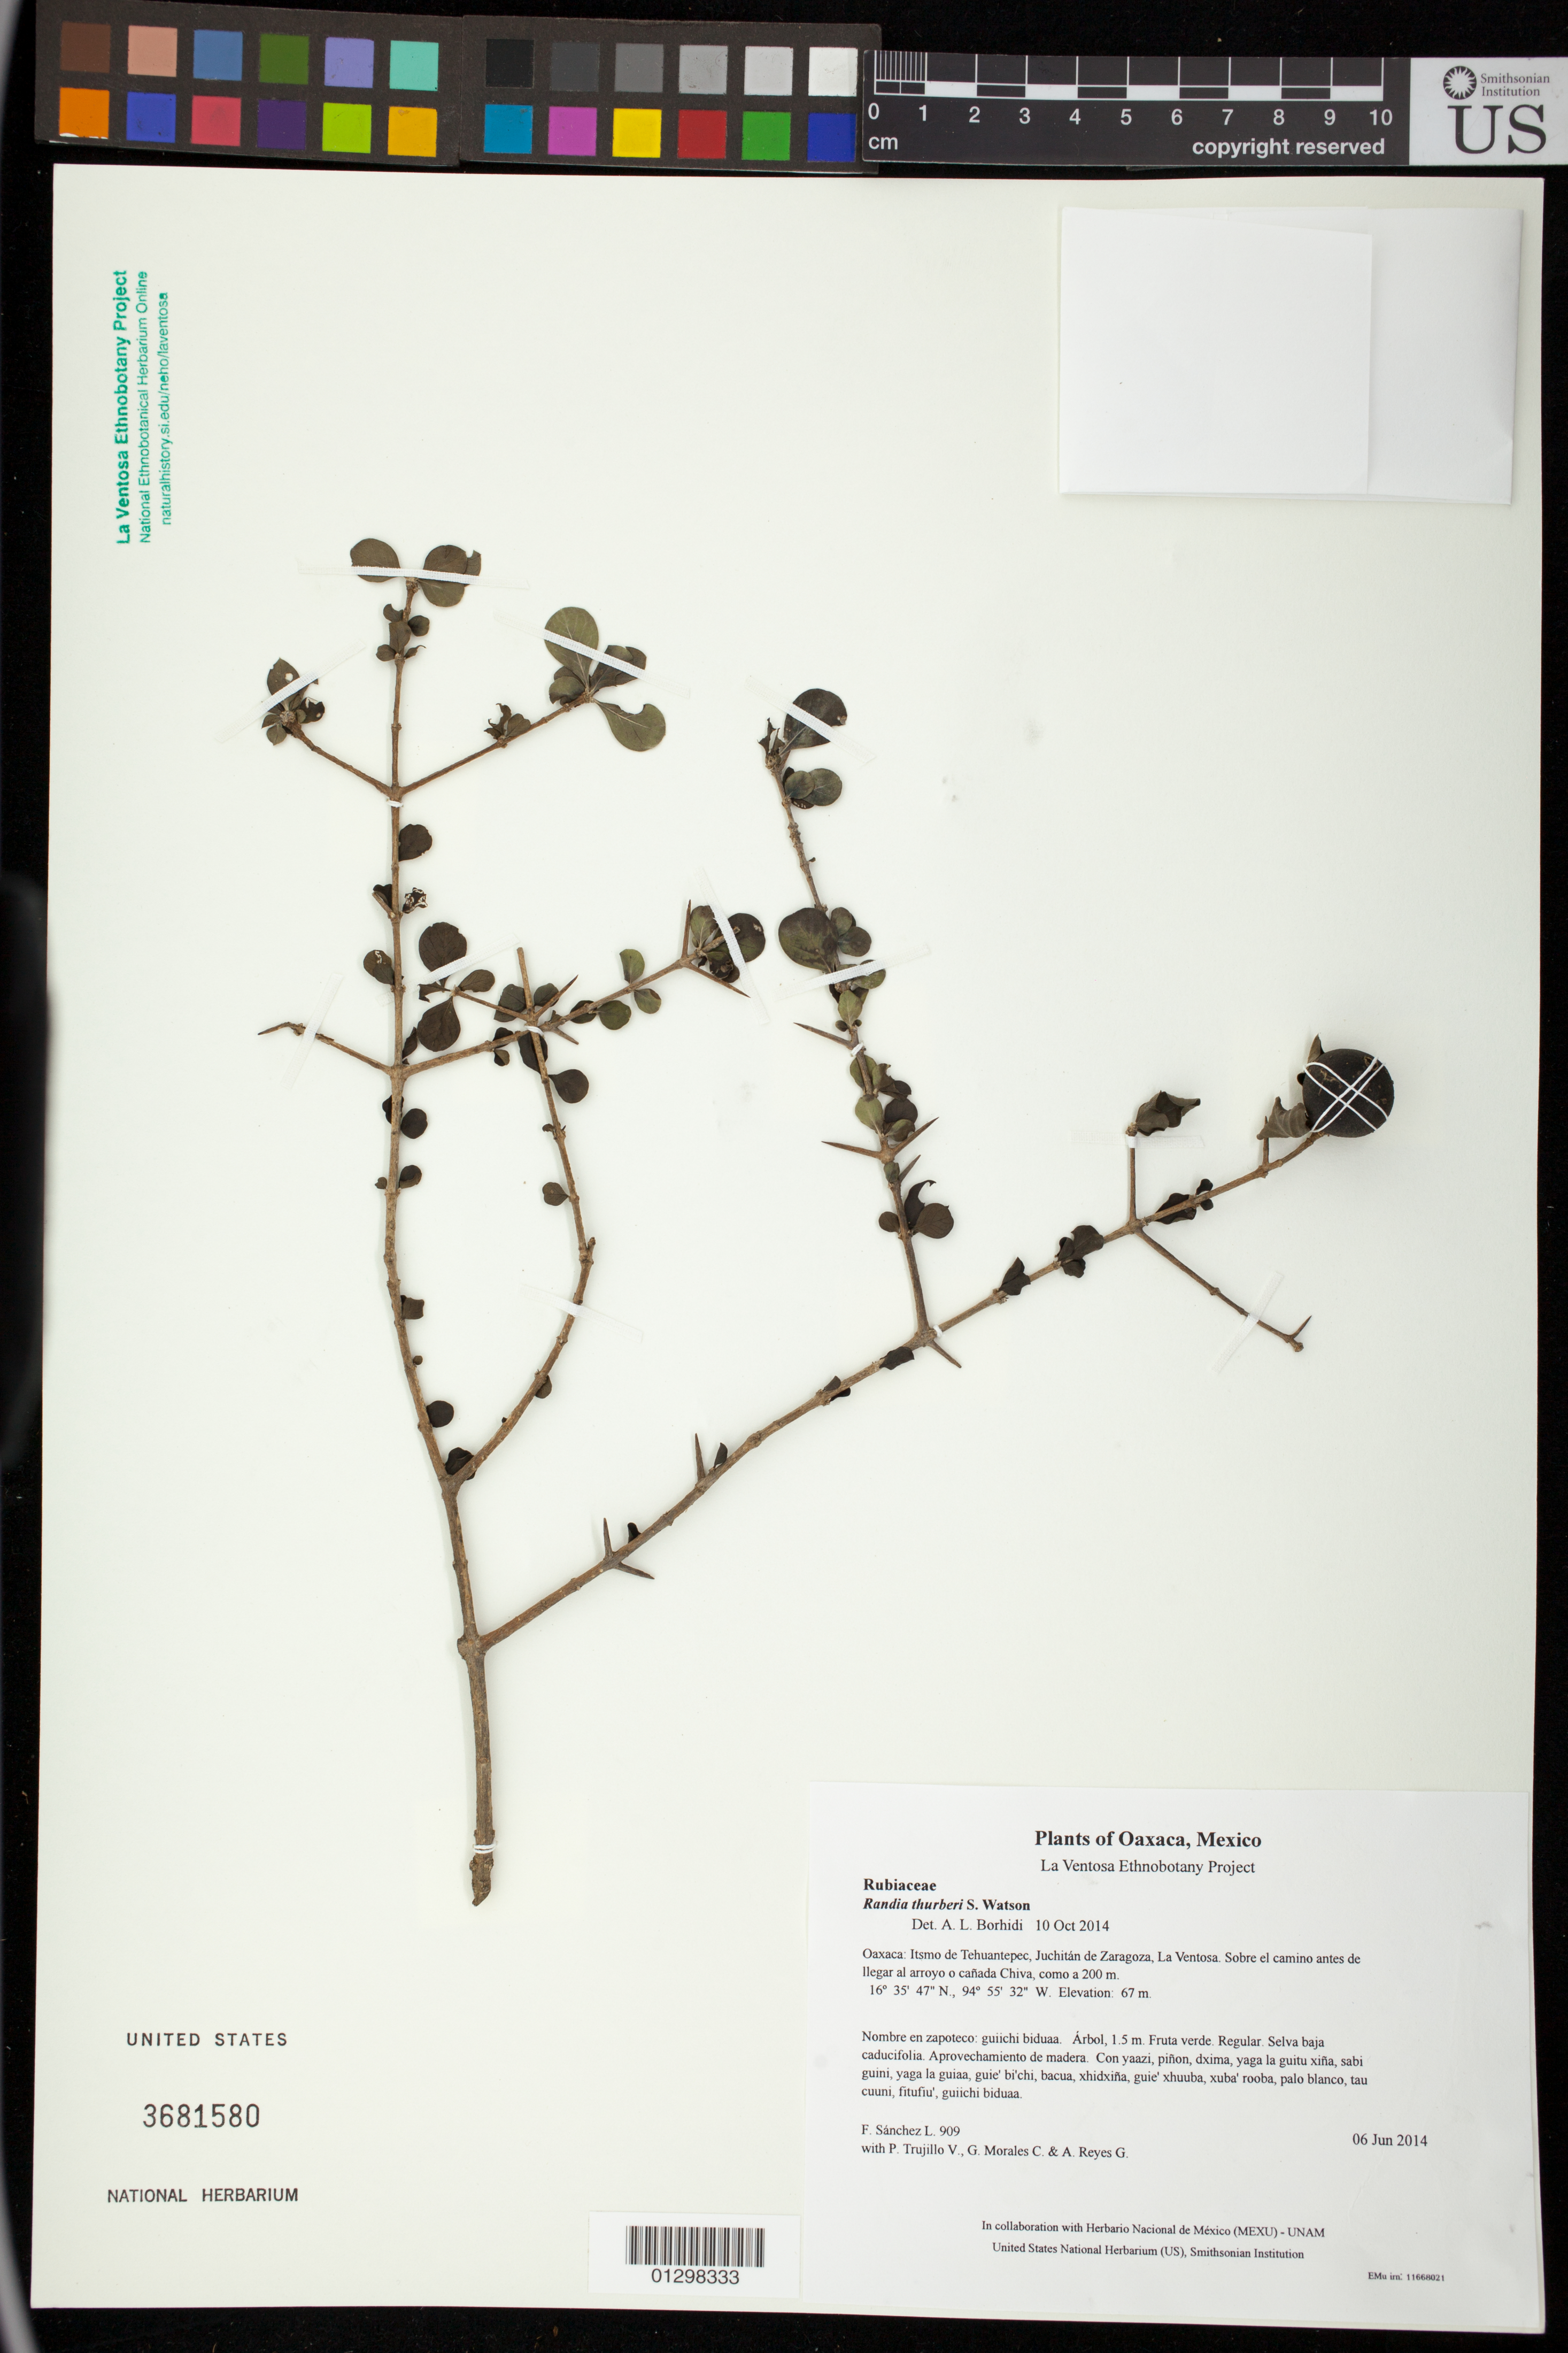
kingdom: Plantae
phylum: Tracheophyta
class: Magnoliopsida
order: Gentianales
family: Rubiaceae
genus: Randia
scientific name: Randia thurberi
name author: S. Watson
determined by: Borhidi, Attila L.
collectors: F. Sánchez L., P. Trujillo V., G. Morales C. & A. Reyes G.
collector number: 909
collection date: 2014-06-06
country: Mexico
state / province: Oaxaca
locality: Itsmo de Tehuantepec, Juchitán de Zaragoza, La Ventosa. Sobre el camino antes de llegar al arroyo o cañada Chiva, como a 200 m.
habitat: Selva baja caducifolia. Aprovechamiento de madera.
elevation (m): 67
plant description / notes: MEXU, US; Yaga. 1.5 m. Cuaananaxhi naga'. Nuu.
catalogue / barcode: US 3681580